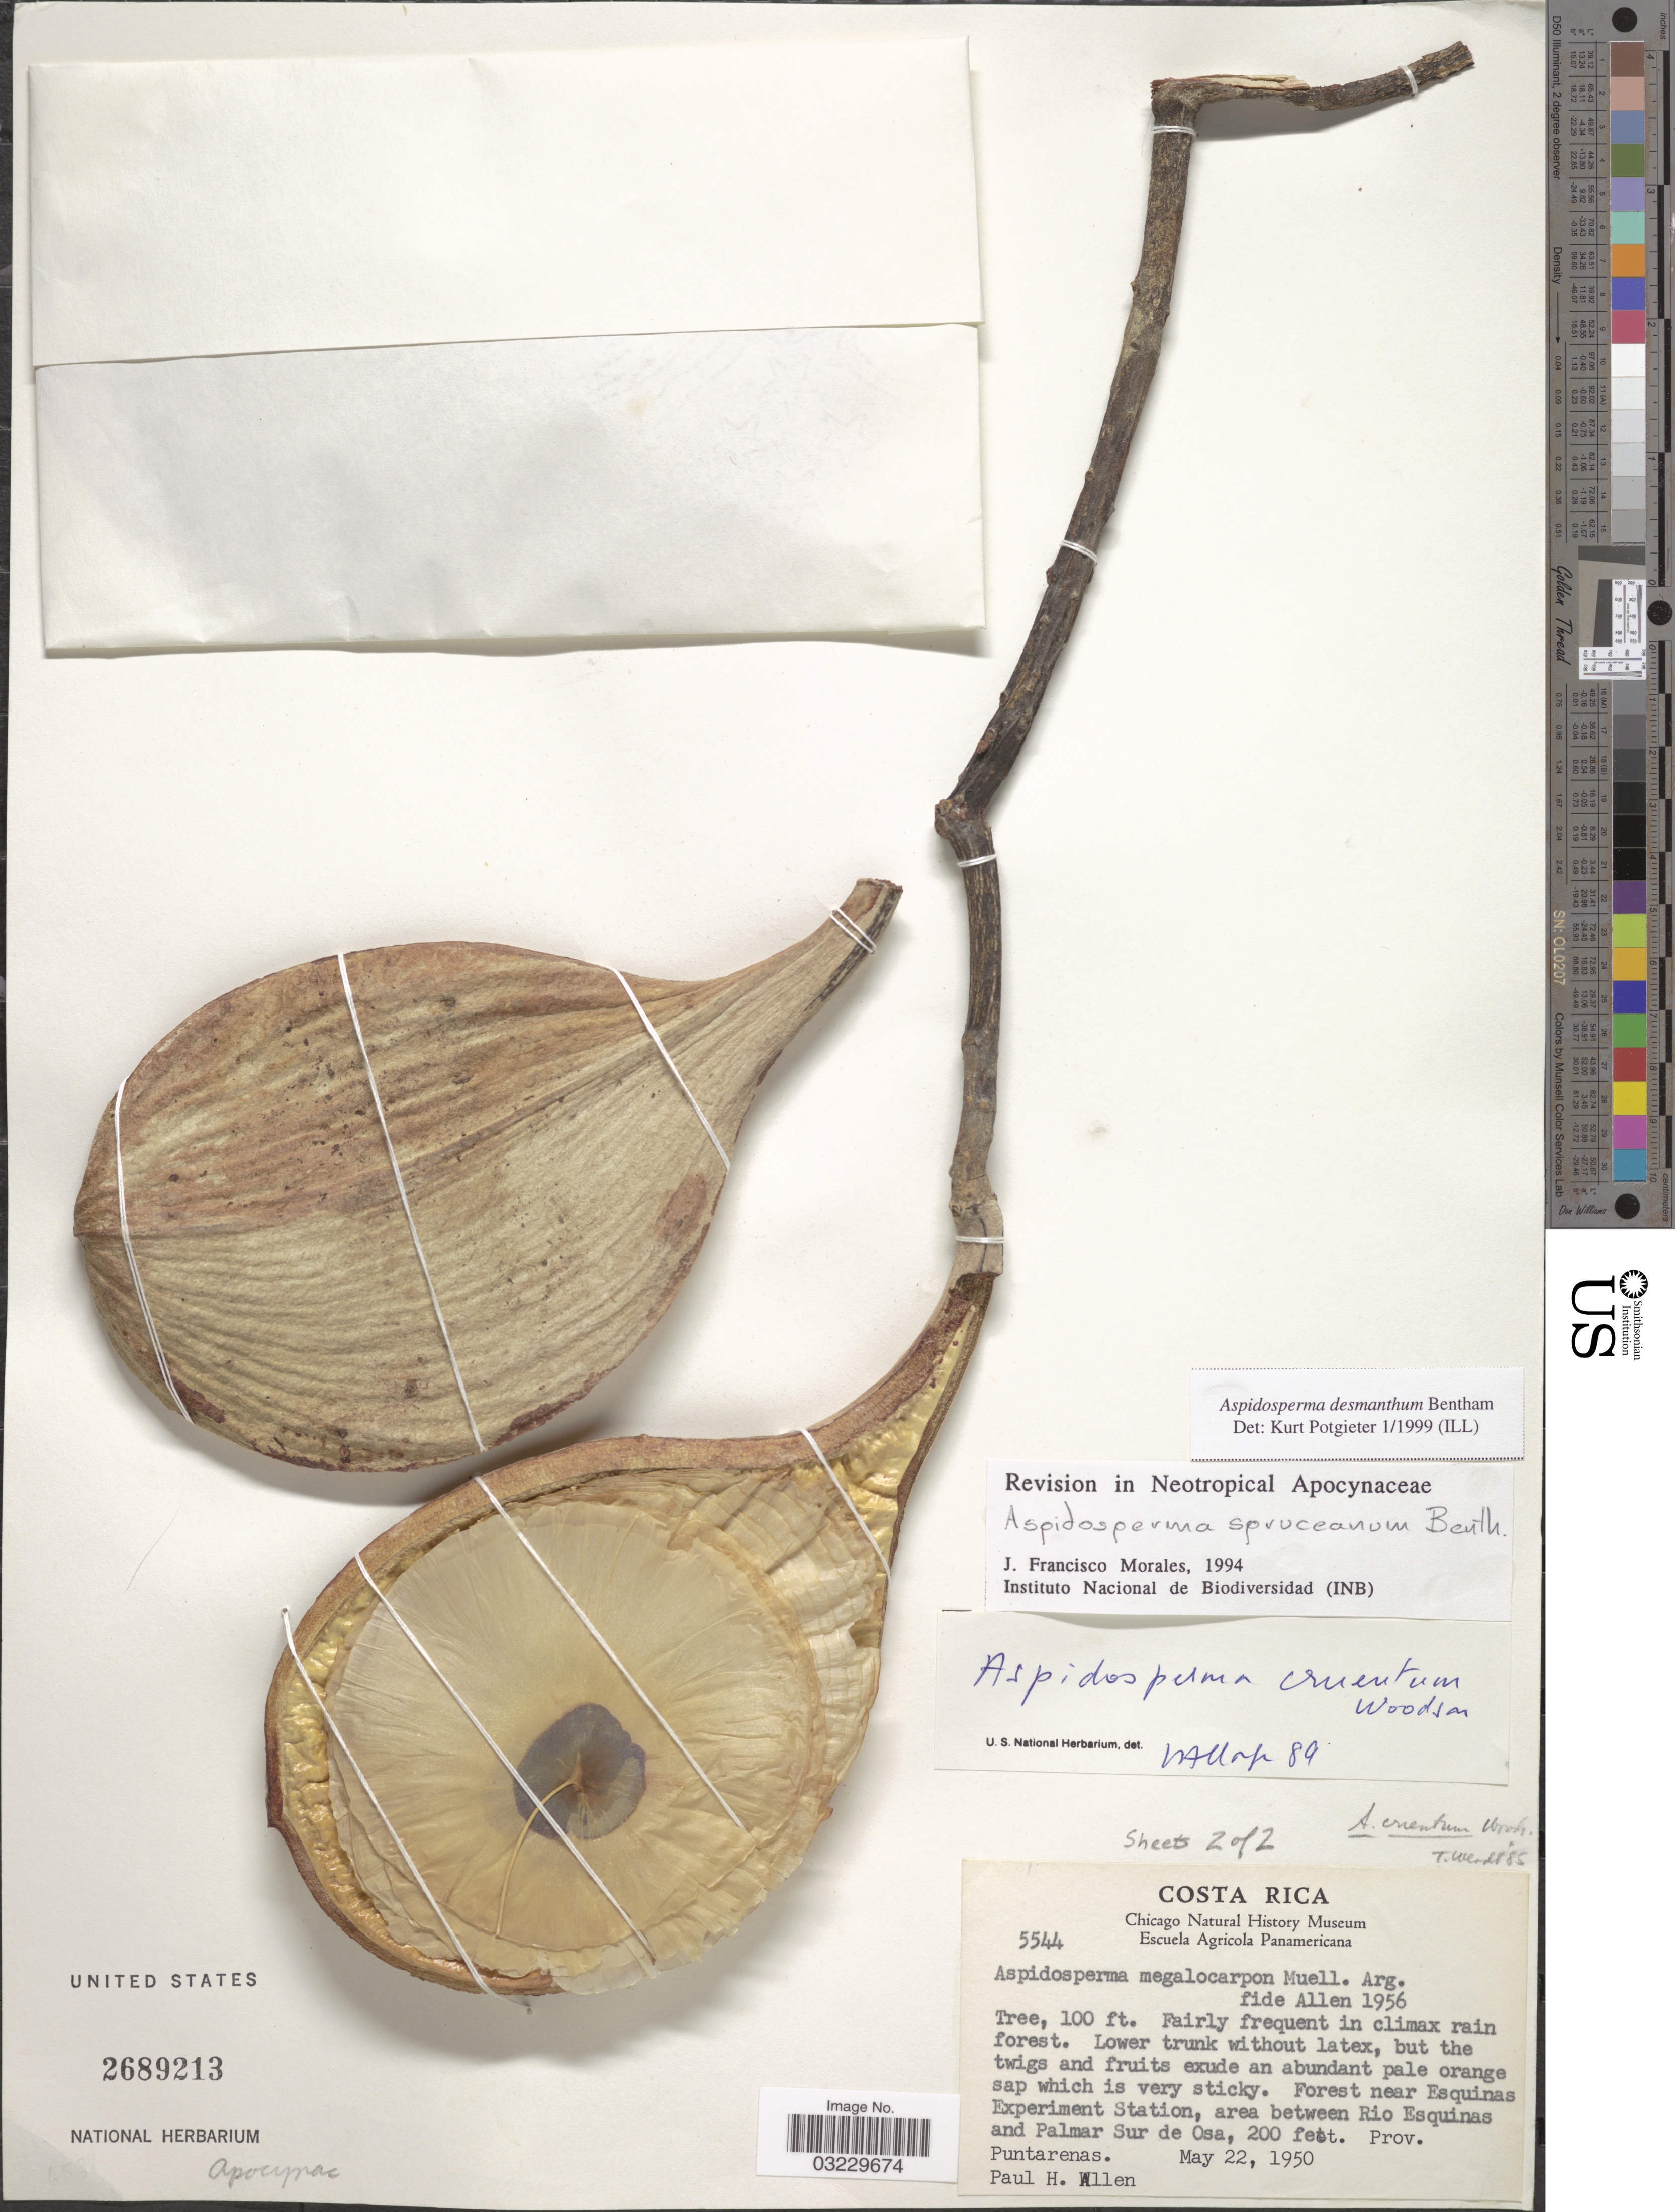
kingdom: Plantae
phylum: Tracheophyta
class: Magnoliopsida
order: Gentianales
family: Apocynaceae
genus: Aspidosperma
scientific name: Aspidosperma desmanthum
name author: Benth. ex Müll. Arg.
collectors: P. H. Allen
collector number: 5544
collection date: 1950-05-22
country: Costa Rica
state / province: Puntarenas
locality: Forest near Esquinas Experiment Station, area between Rio Esquinas and Palmar Sur de Osa.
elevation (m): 61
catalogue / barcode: US 2689213